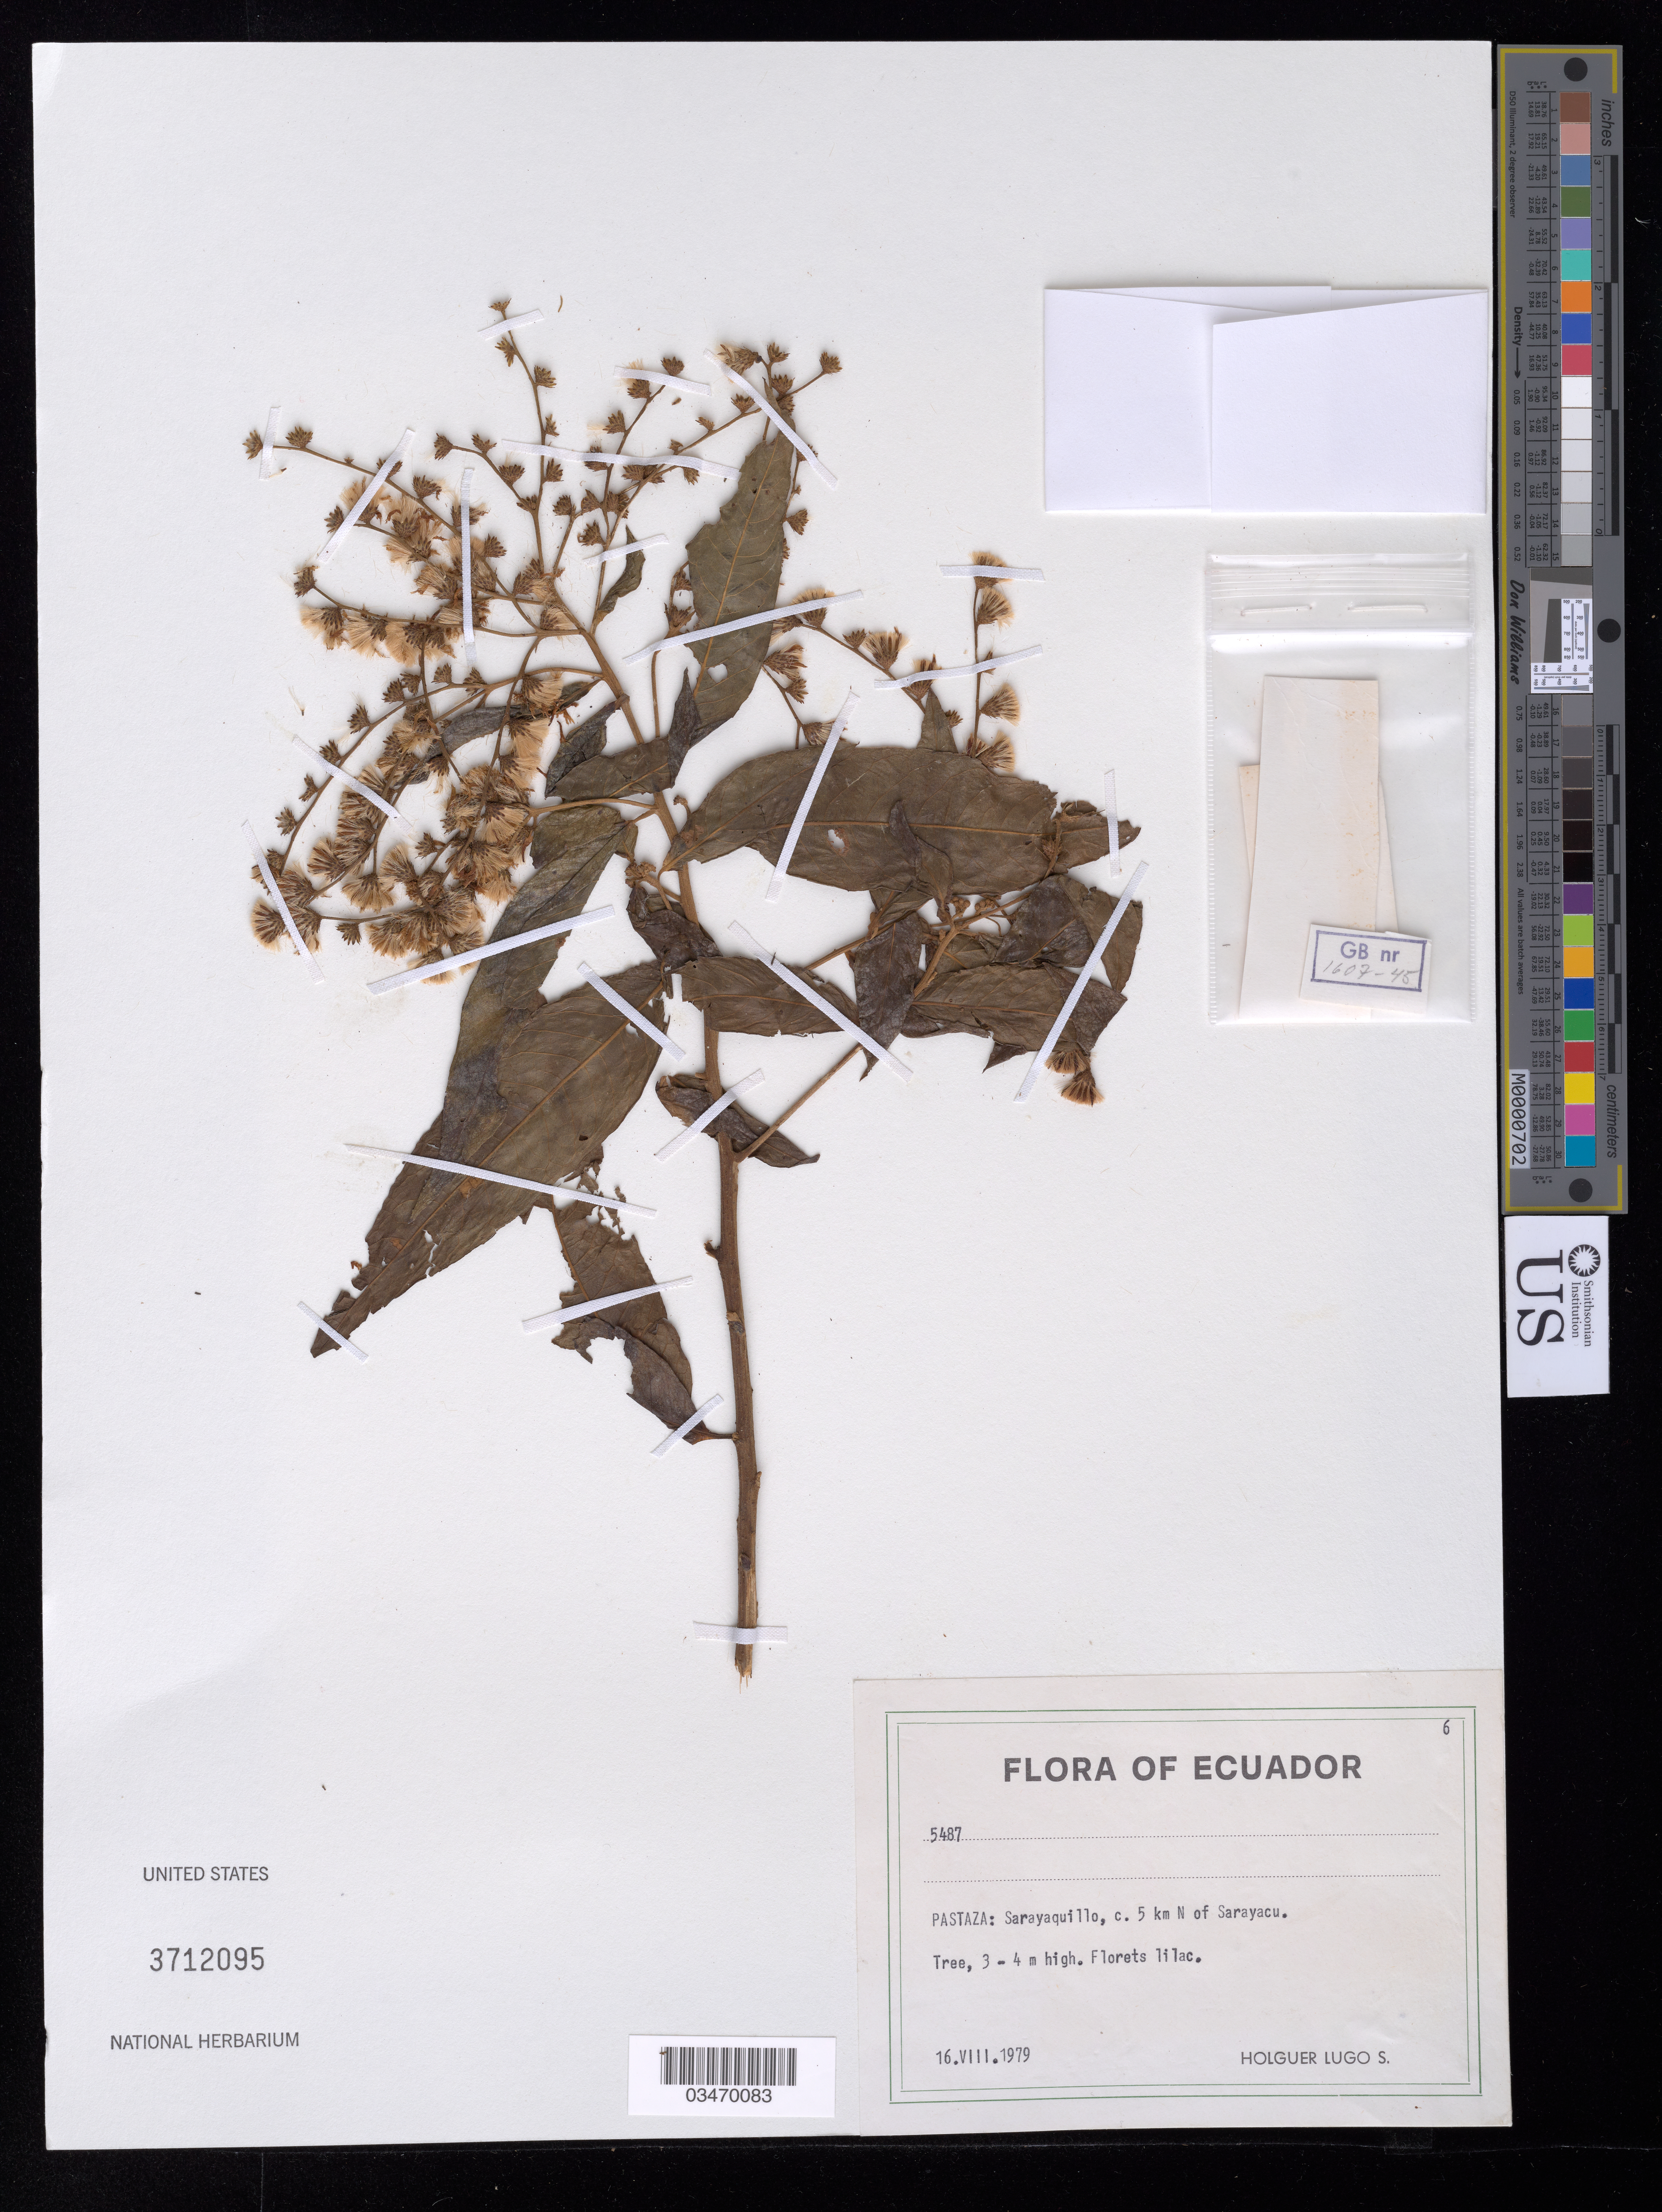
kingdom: Plantae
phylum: Tracheophyta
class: Magnoliopsida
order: Asterales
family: Asteraceae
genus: Vernonanthura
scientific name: Vernonanthura patens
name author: (Kunth) H. Rob.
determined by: Renon, Polla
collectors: H. Lugo S.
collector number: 5487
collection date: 1979-08-16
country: Ecuador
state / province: Pastaza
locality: Sarayaquillo, c. 5 km N of Sarayacu.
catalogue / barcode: US 3712095